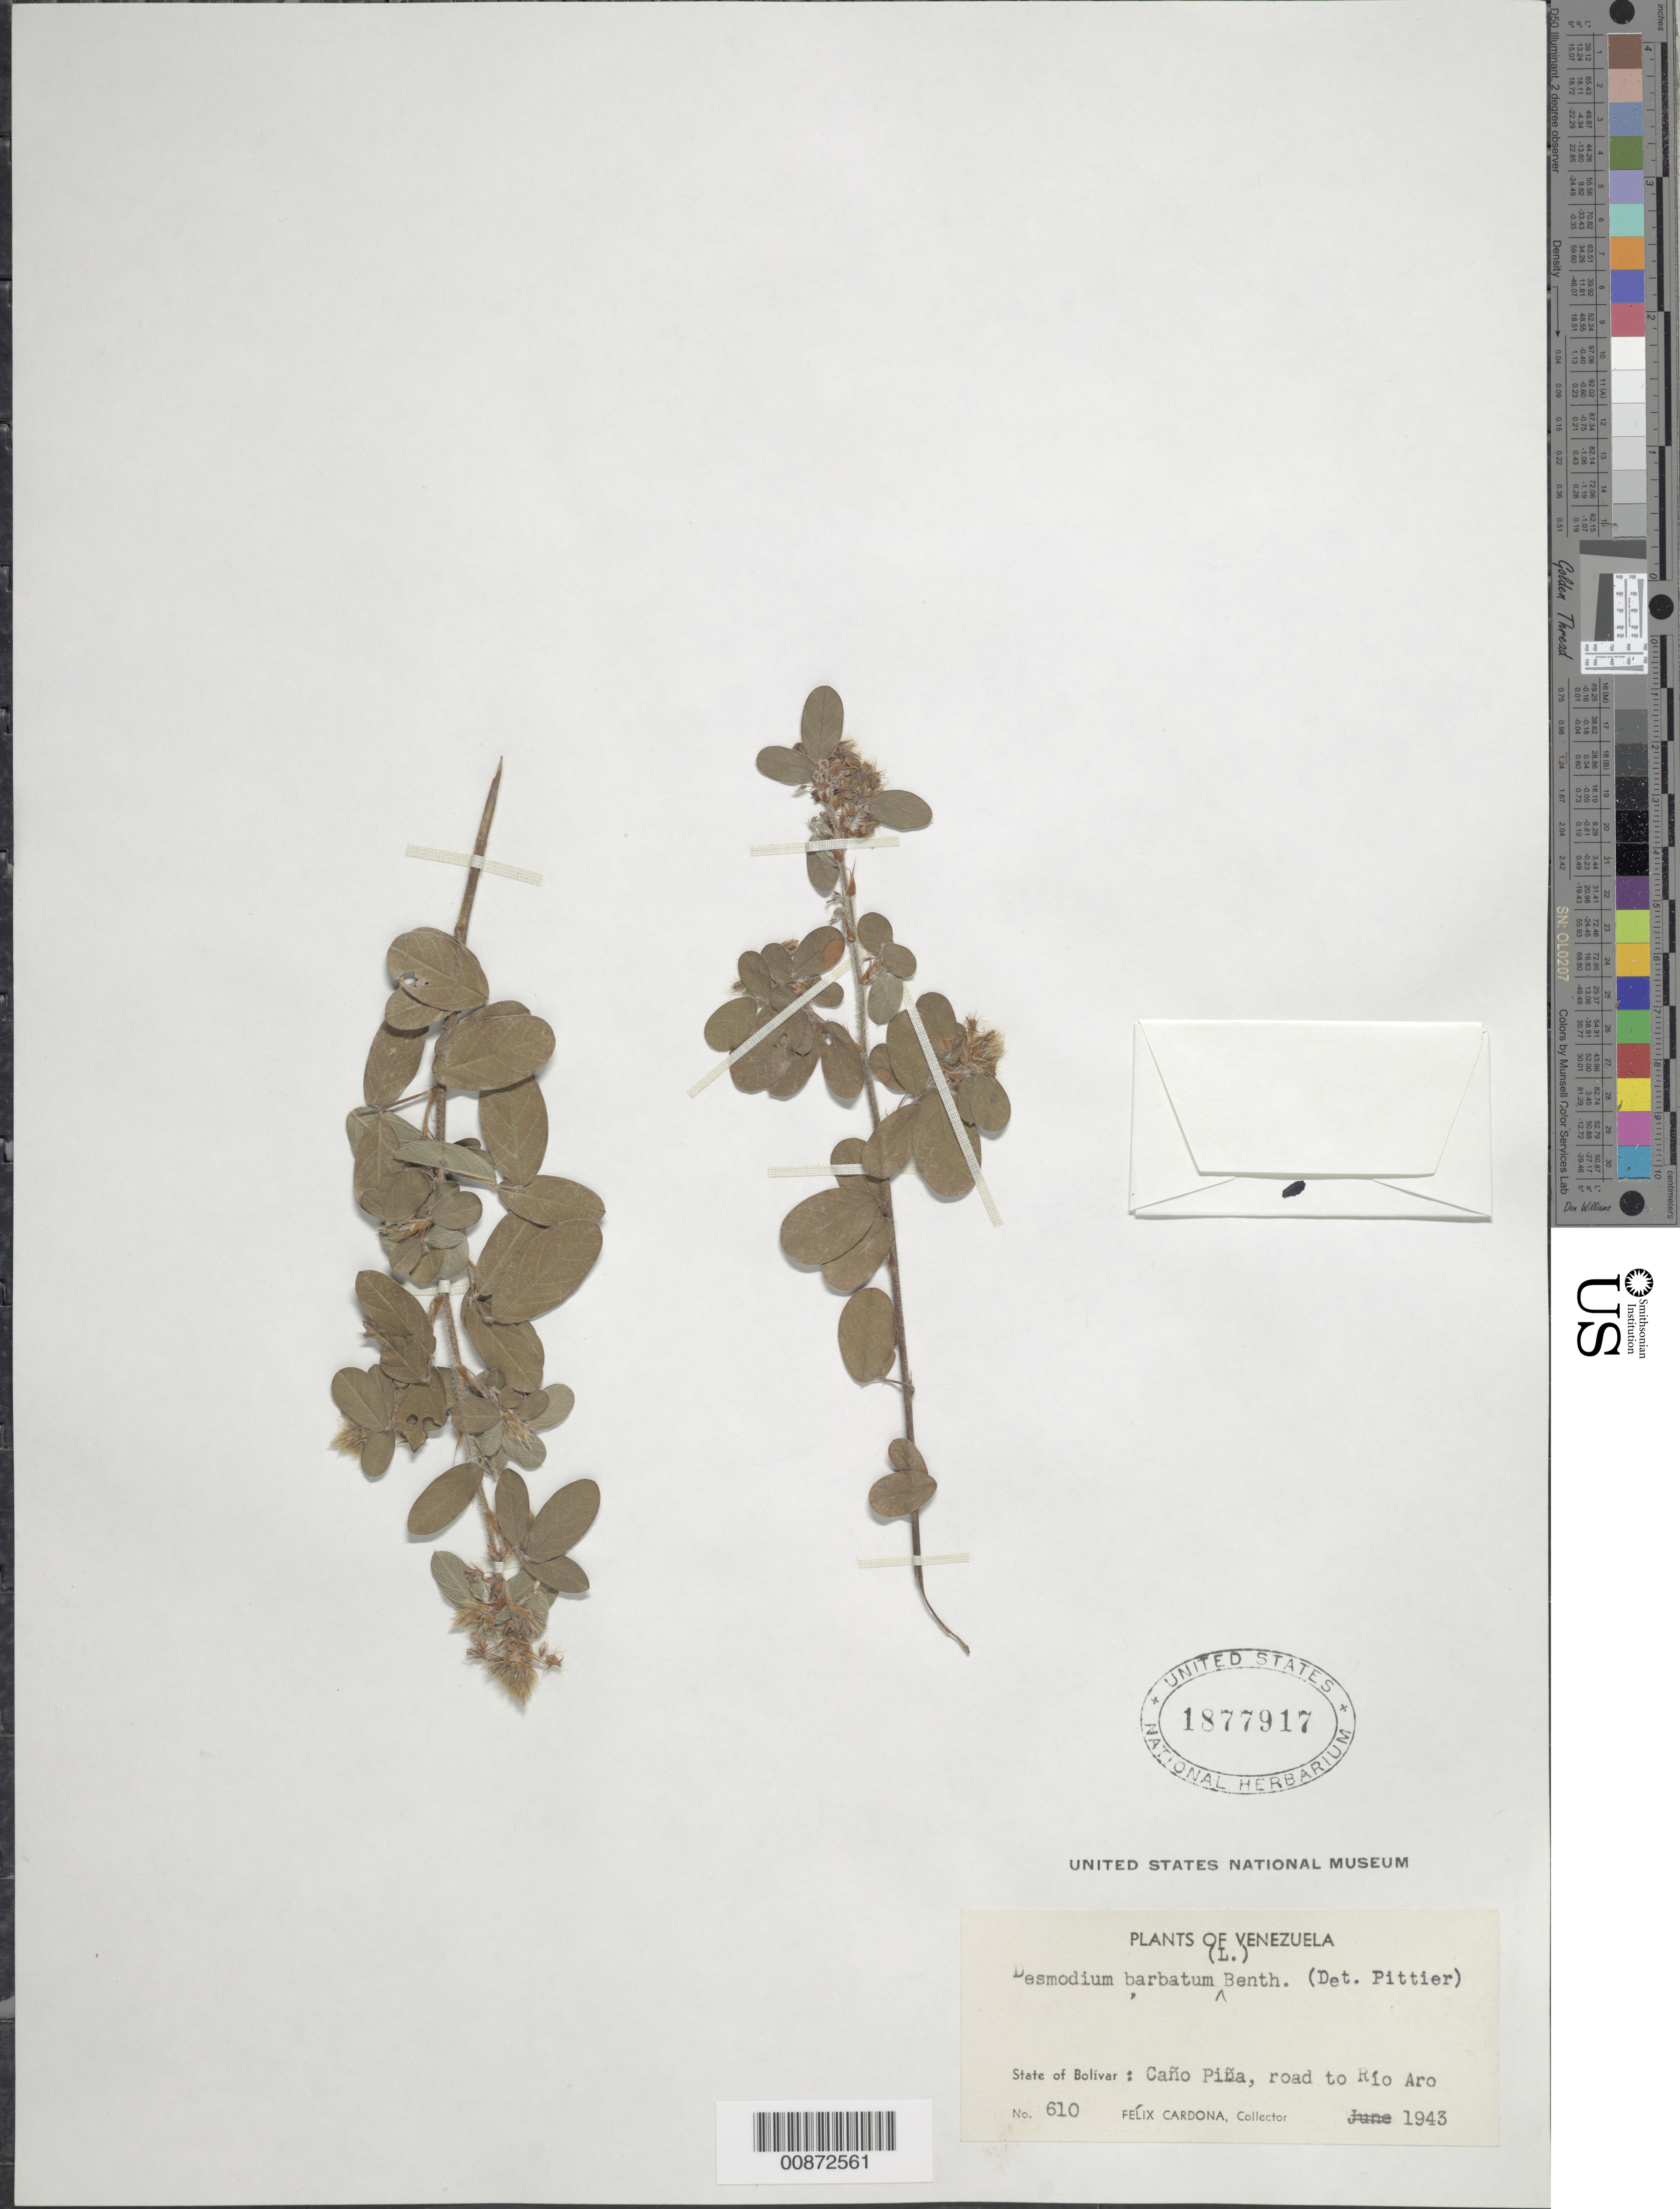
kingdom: Plantae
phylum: Tracheophyta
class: Magnoliopsida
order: Fabales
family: Fabaceae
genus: Grona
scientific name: Grona barbata var. barbata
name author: (L.) H. Ohashi & K. Ohashi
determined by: Strong, Mark T., (BOT), Smithsonian Institution - National Museum of Natural History (UNITED STATES)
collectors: F. Cardona Puig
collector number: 610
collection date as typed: Jun-43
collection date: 1943-06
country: Venezuela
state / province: Bolívar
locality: Caño Piña, road to Río Aro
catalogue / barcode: US 1877917